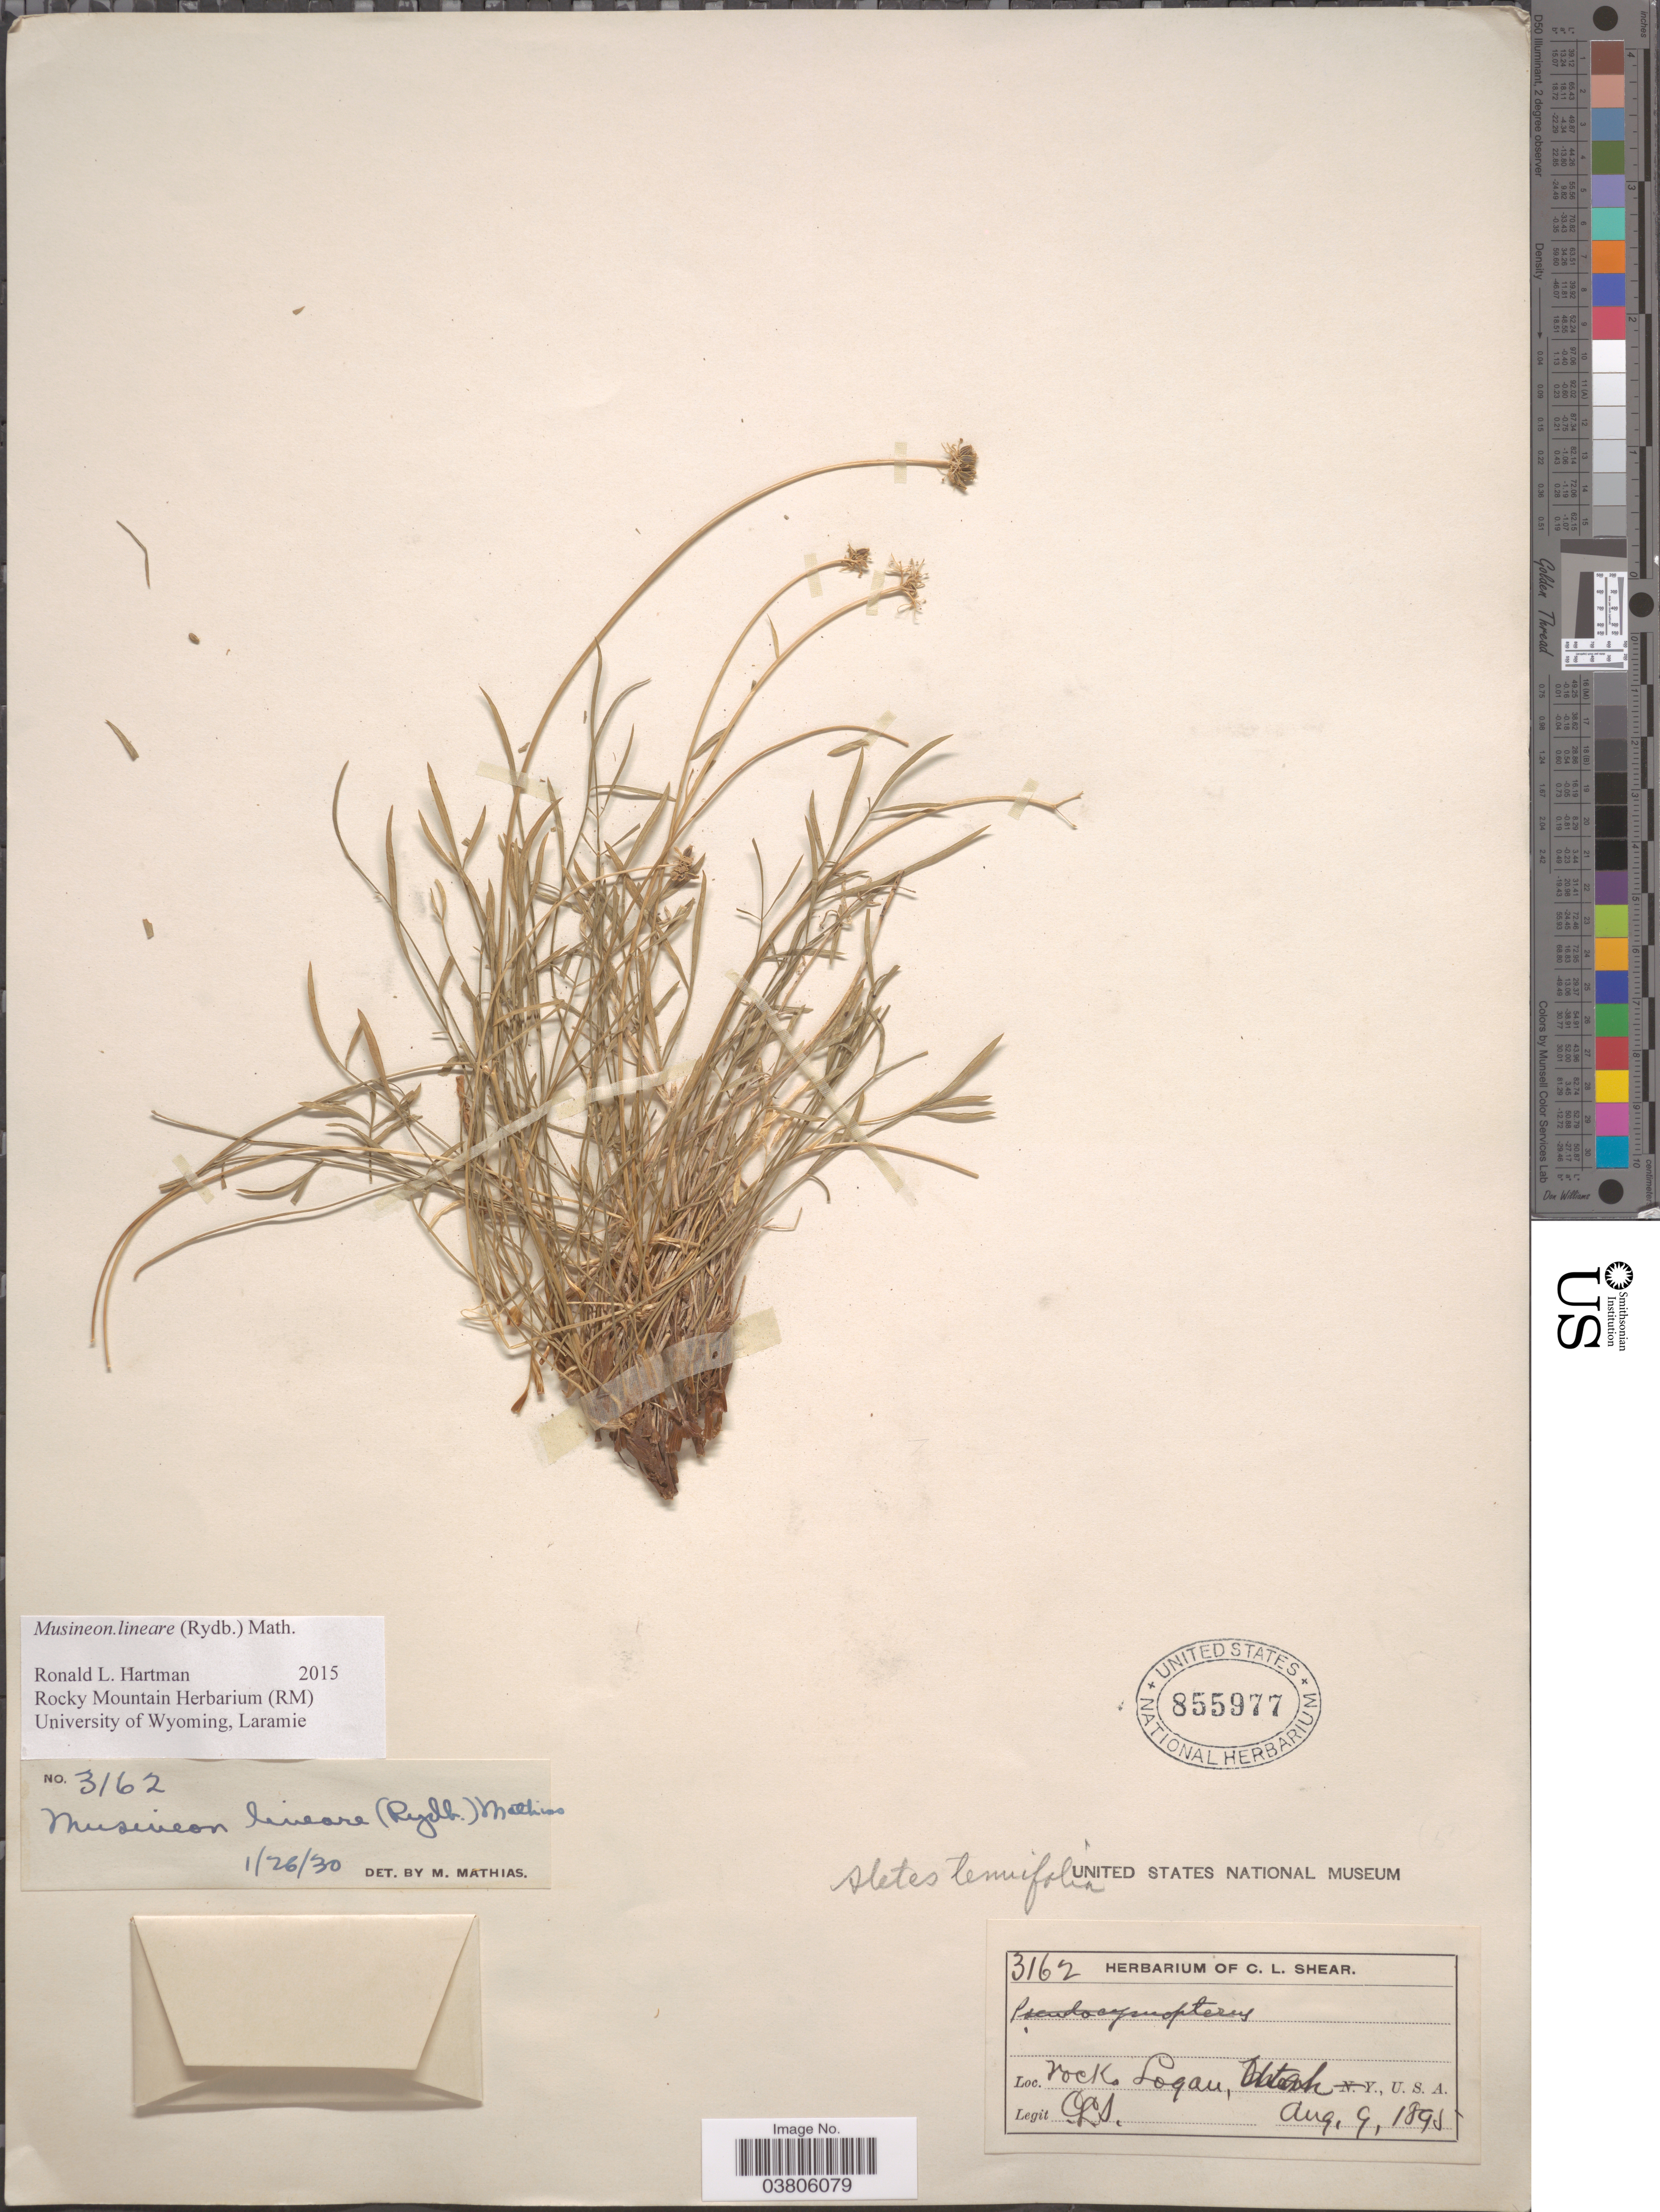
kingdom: Plantae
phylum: Tracheophyta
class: Magnoliopsida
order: Apiales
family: Apiaceae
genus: Musineon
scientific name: Musineon lineare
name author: (Rydb.) Mathias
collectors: C. L. Shear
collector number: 3162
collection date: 1895-08-09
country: United States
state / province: Utah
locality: Rocks Logan.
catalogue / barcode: US 855977